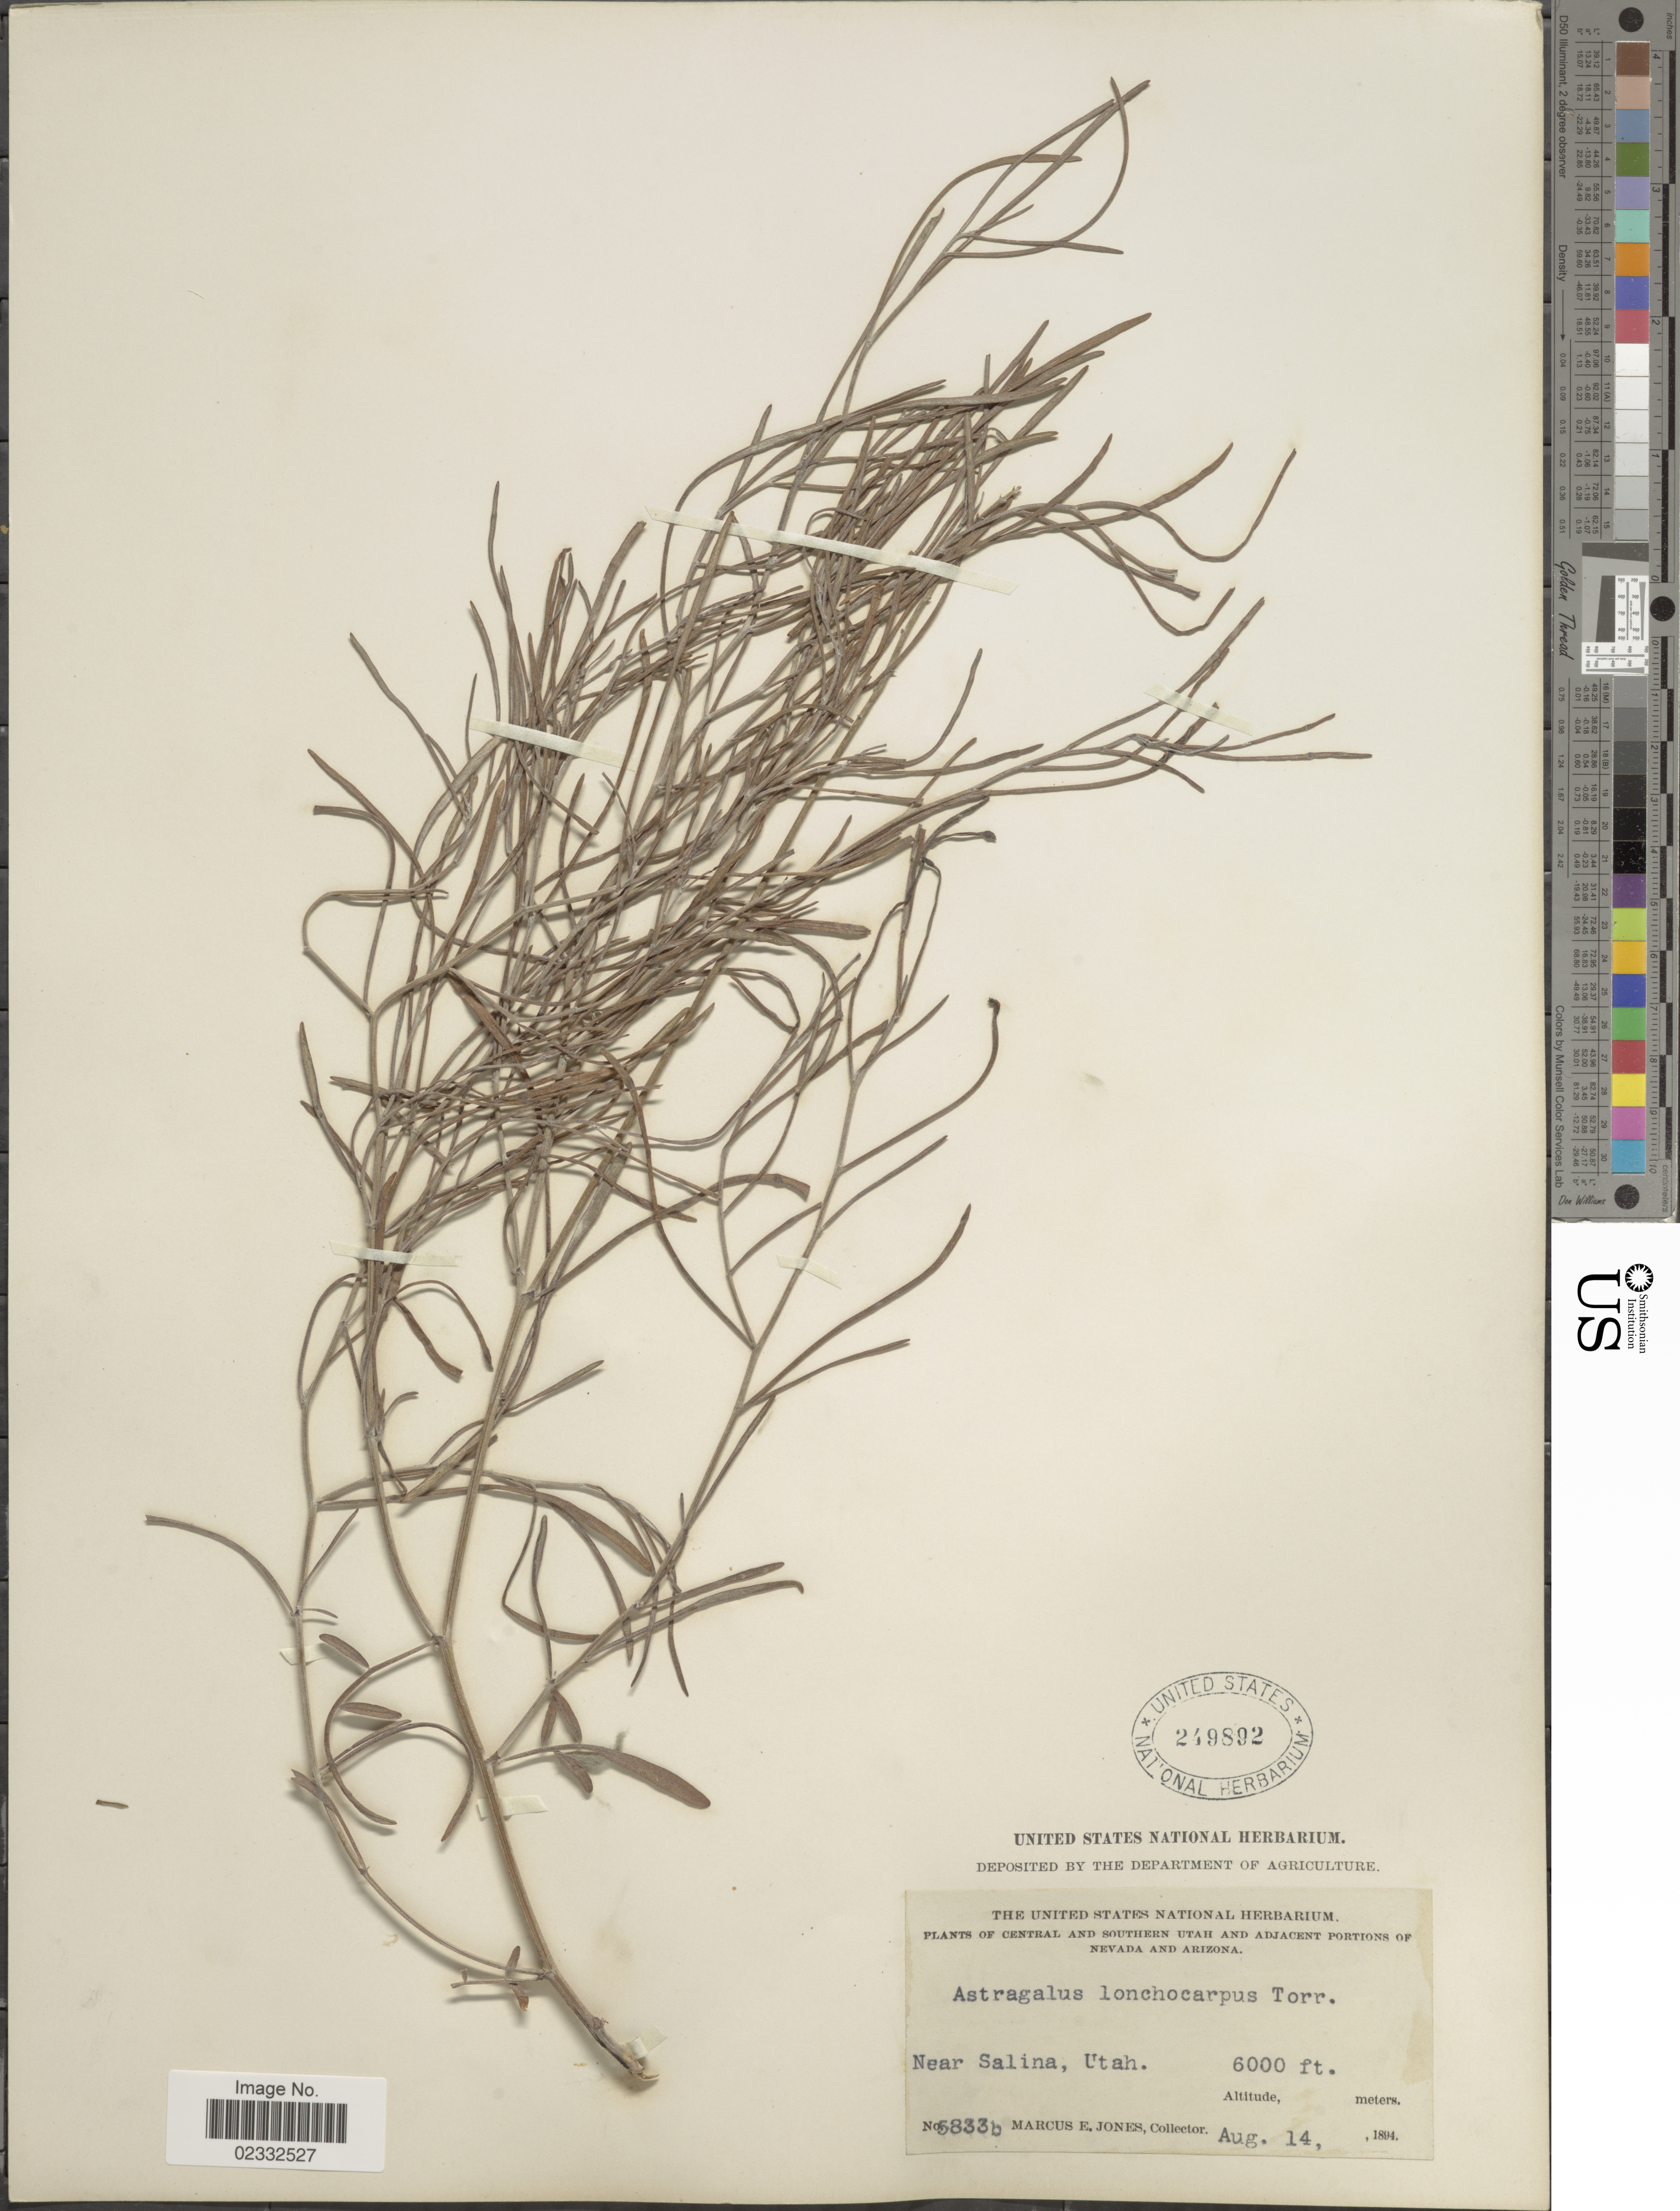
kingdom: Plantae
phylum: Tracheophyta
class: Magnoliopsida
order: Fabales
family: Fabaceae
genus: Astragalus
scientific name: Astragalus lonchocarpus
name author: Torr.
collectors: M. E. Jones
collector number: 5833b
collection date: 1894-08-14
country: United States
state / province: Utah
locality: Central and southern Utah. Near Salina, Utah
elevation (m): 1829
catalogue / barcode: US 249892